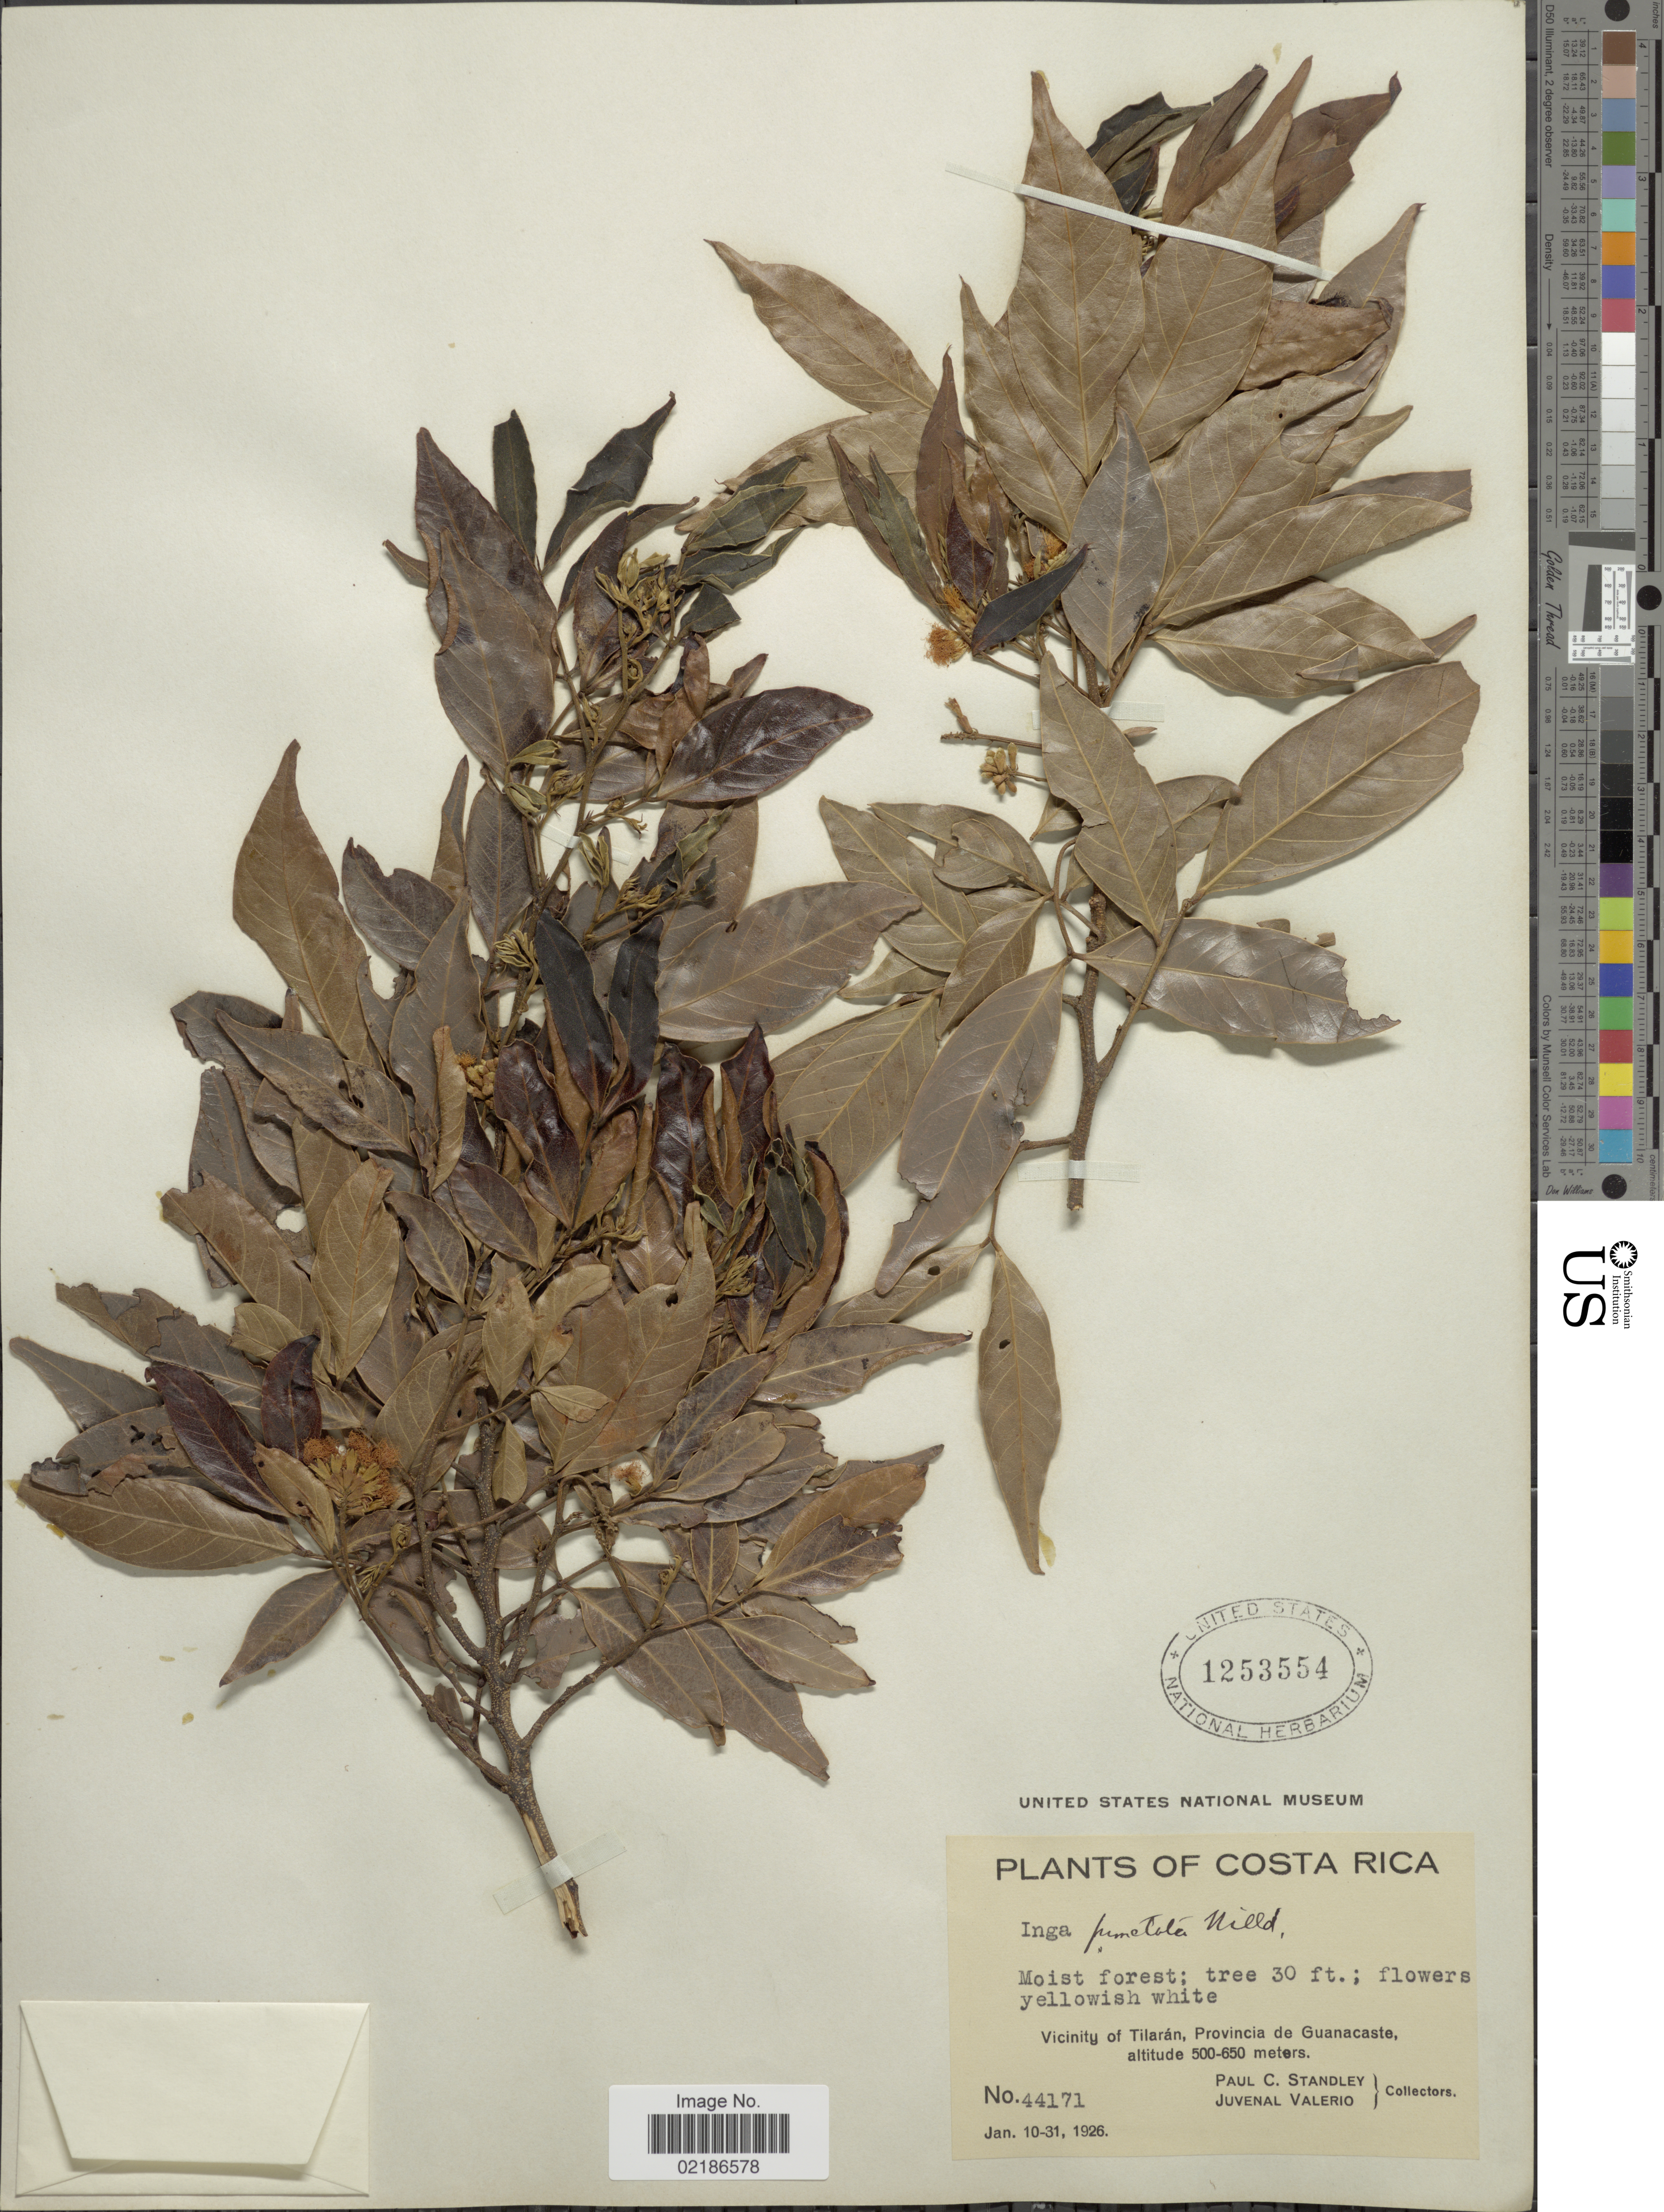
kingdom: Plantae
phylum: Tracheophyta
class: Magnoliopsida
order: Fabales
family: Fabaceae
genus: Inga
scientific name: Inga punctata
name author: Willd.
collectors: P. C. Standley & J. Valerio R.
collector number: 44171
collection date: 1926-01-10/1926-01-31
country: Costa Rica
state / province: Guanacaste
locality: Vicinity of Tilaran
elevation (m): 500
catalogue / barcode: US 1253554